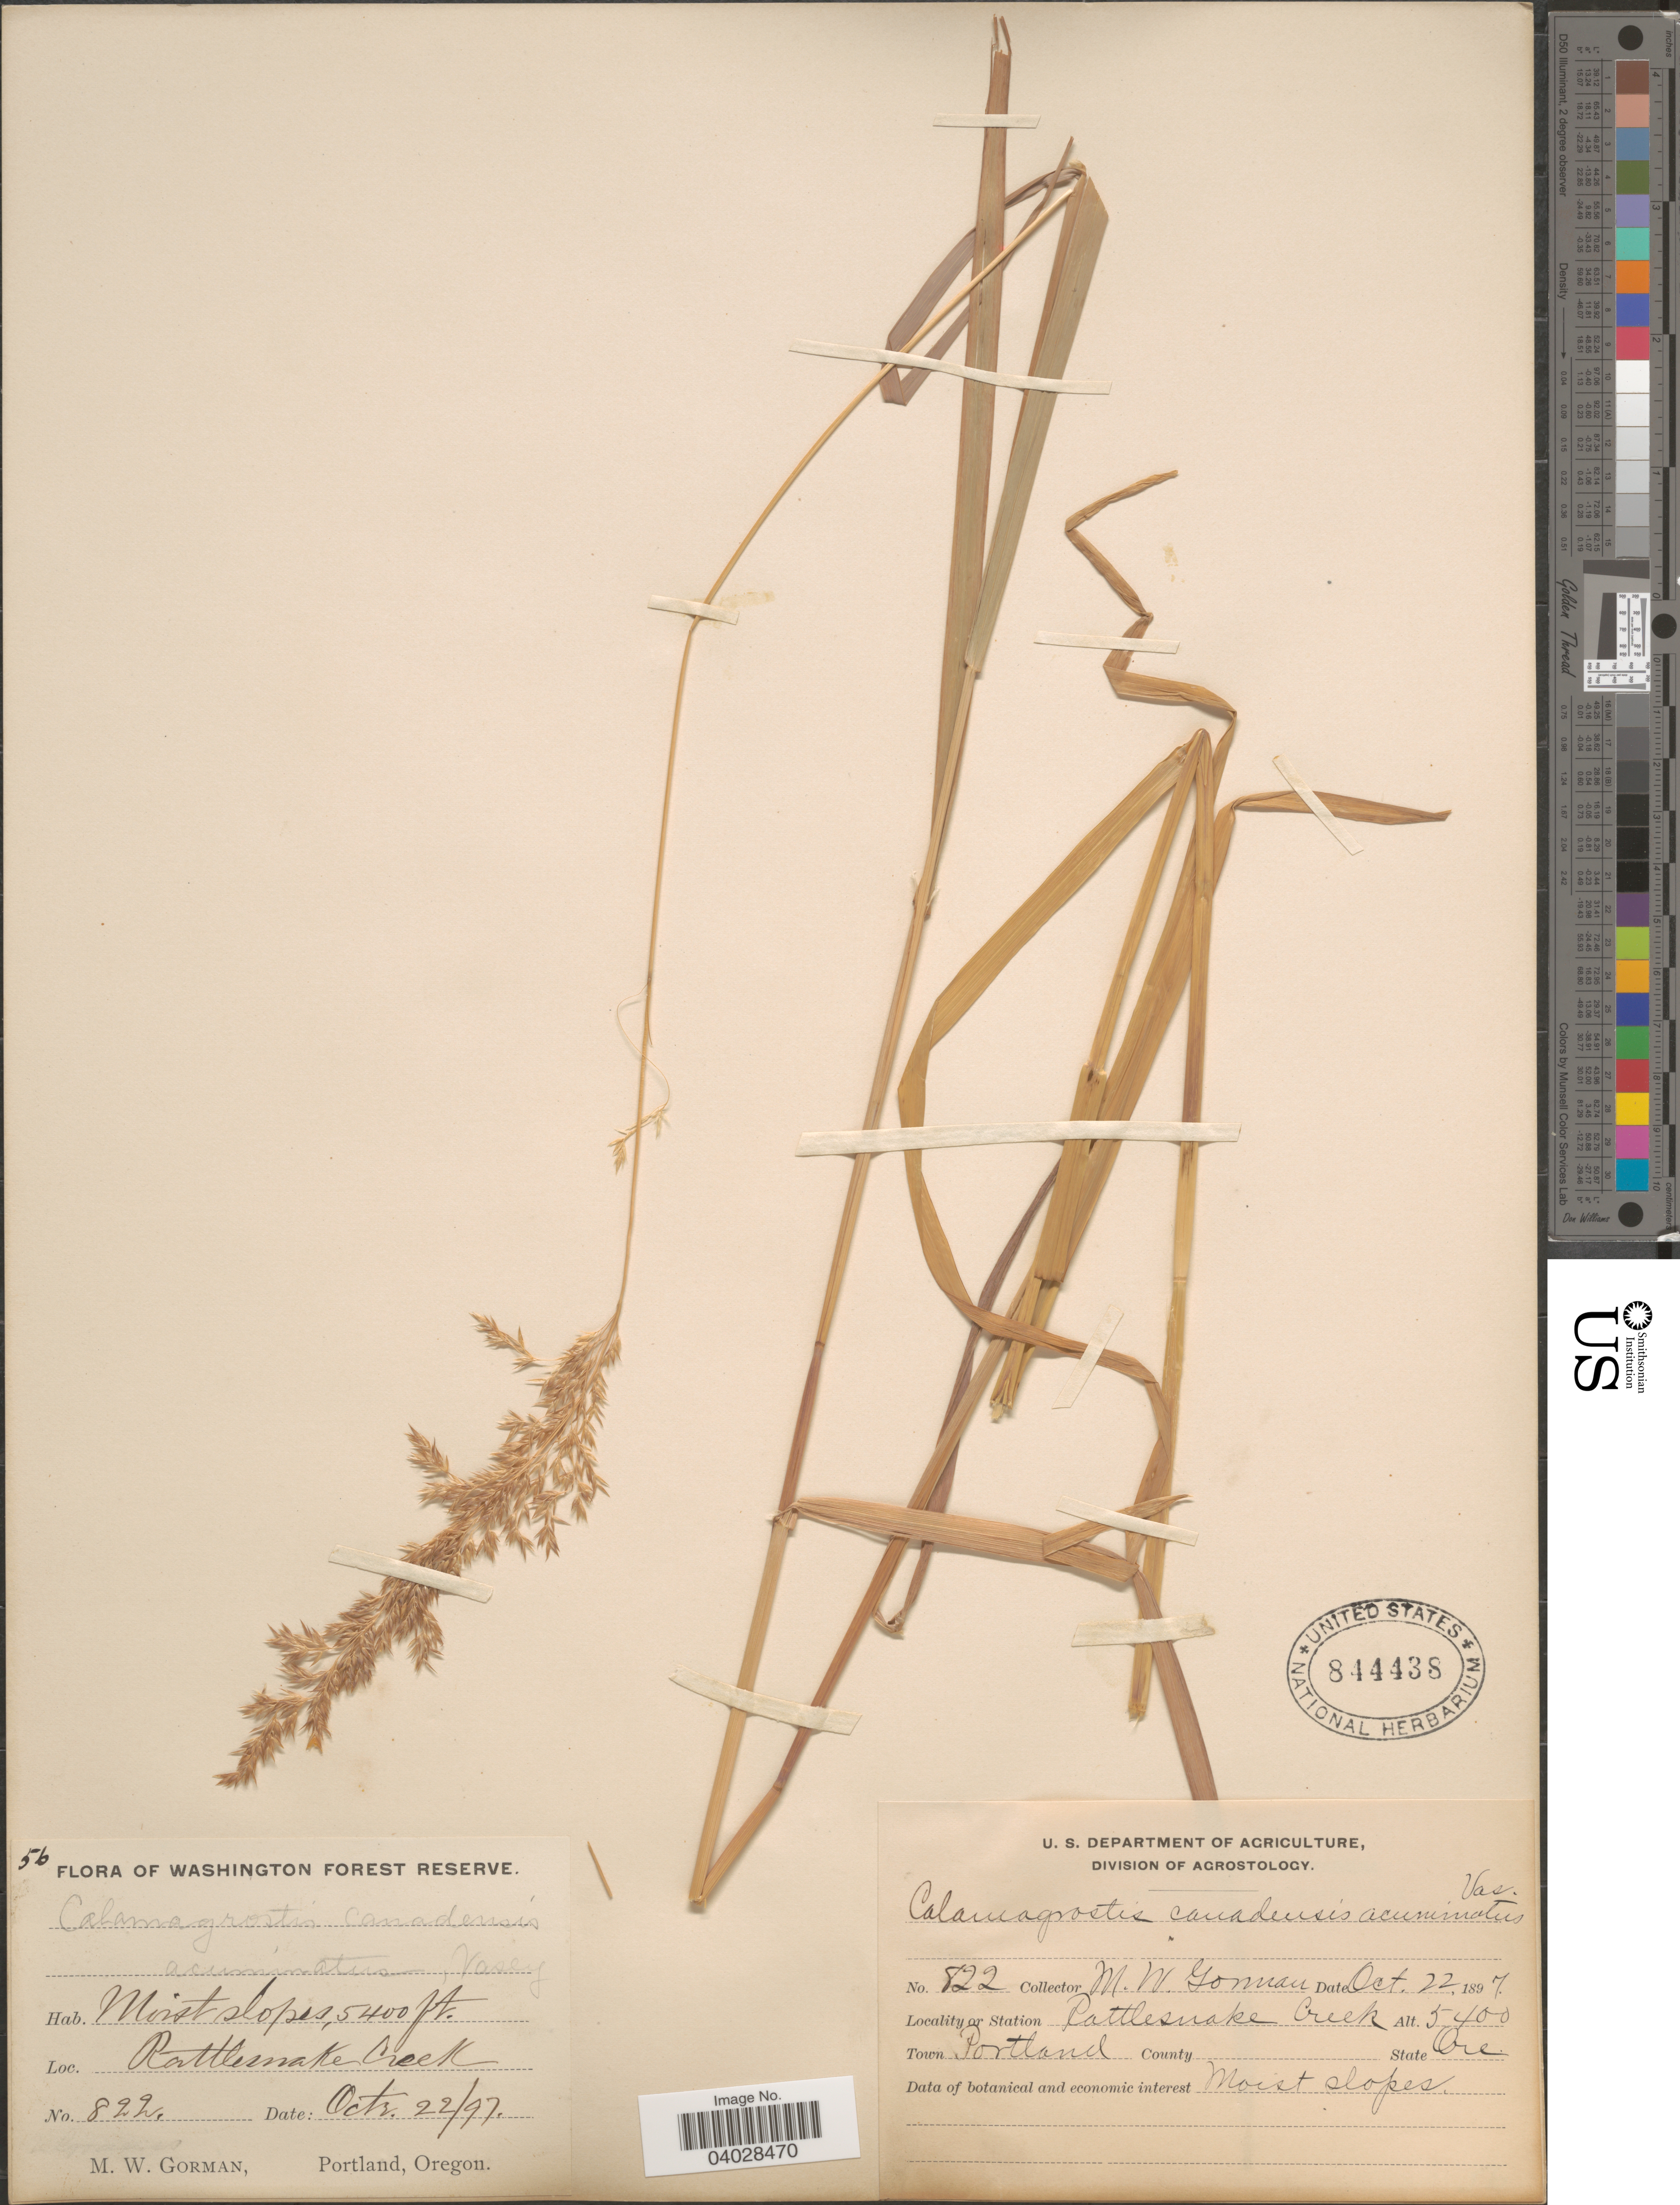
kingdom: Plantae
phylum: Tracheophyta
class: Liliopsida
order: Poales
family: Poaceae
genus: Calamagrostis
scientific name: Calamagrostis canadensis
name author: (Michx.) P. Beauv.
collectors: M. W. Gorman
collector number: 822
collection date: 1897-10-22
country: United States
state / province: Oregon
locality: Station State Creek Pass. Town Portland.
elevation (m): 1646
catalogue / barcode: US 844438